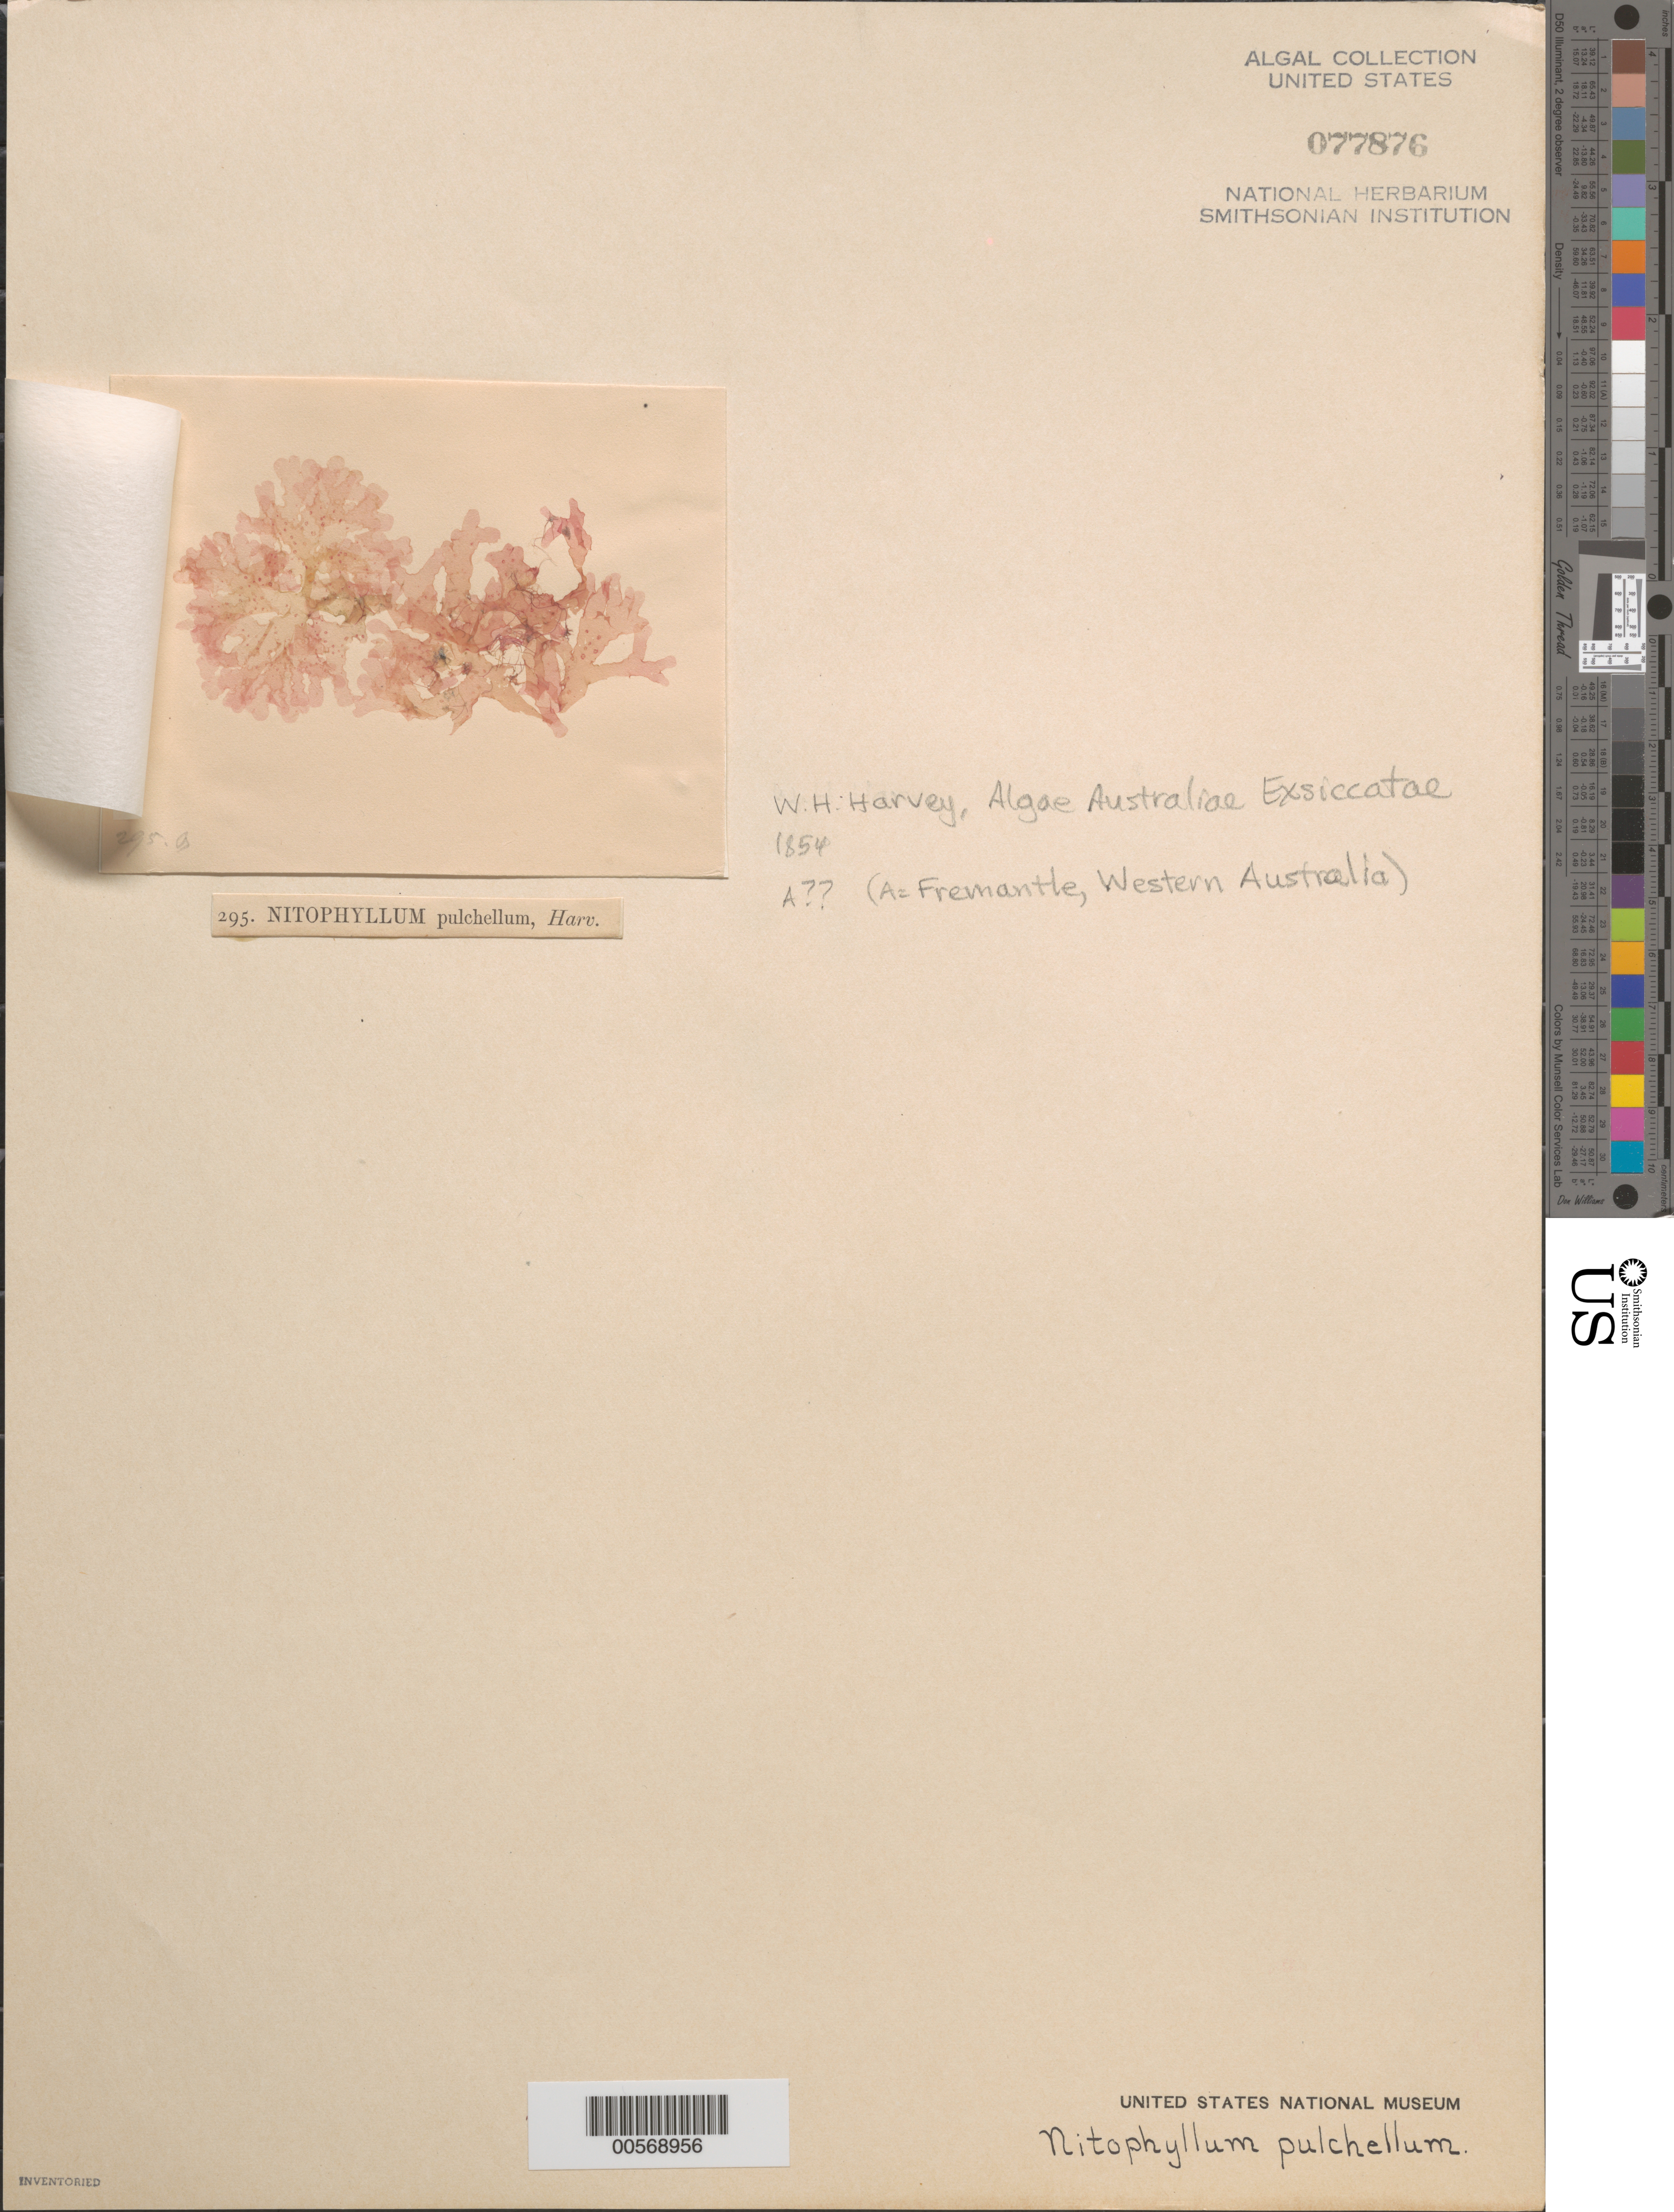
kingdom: Plantae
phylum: Rhodophyta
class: Florideophyceae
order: Ceramiales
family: Delesseriaceae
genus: Nitophyllum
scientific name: Nitophyllum pulchellum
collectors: W. Harvey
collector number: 295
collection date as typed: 1854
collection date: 1854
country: Australia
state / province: Western Australia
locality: Fremantle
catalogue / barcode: US 77876